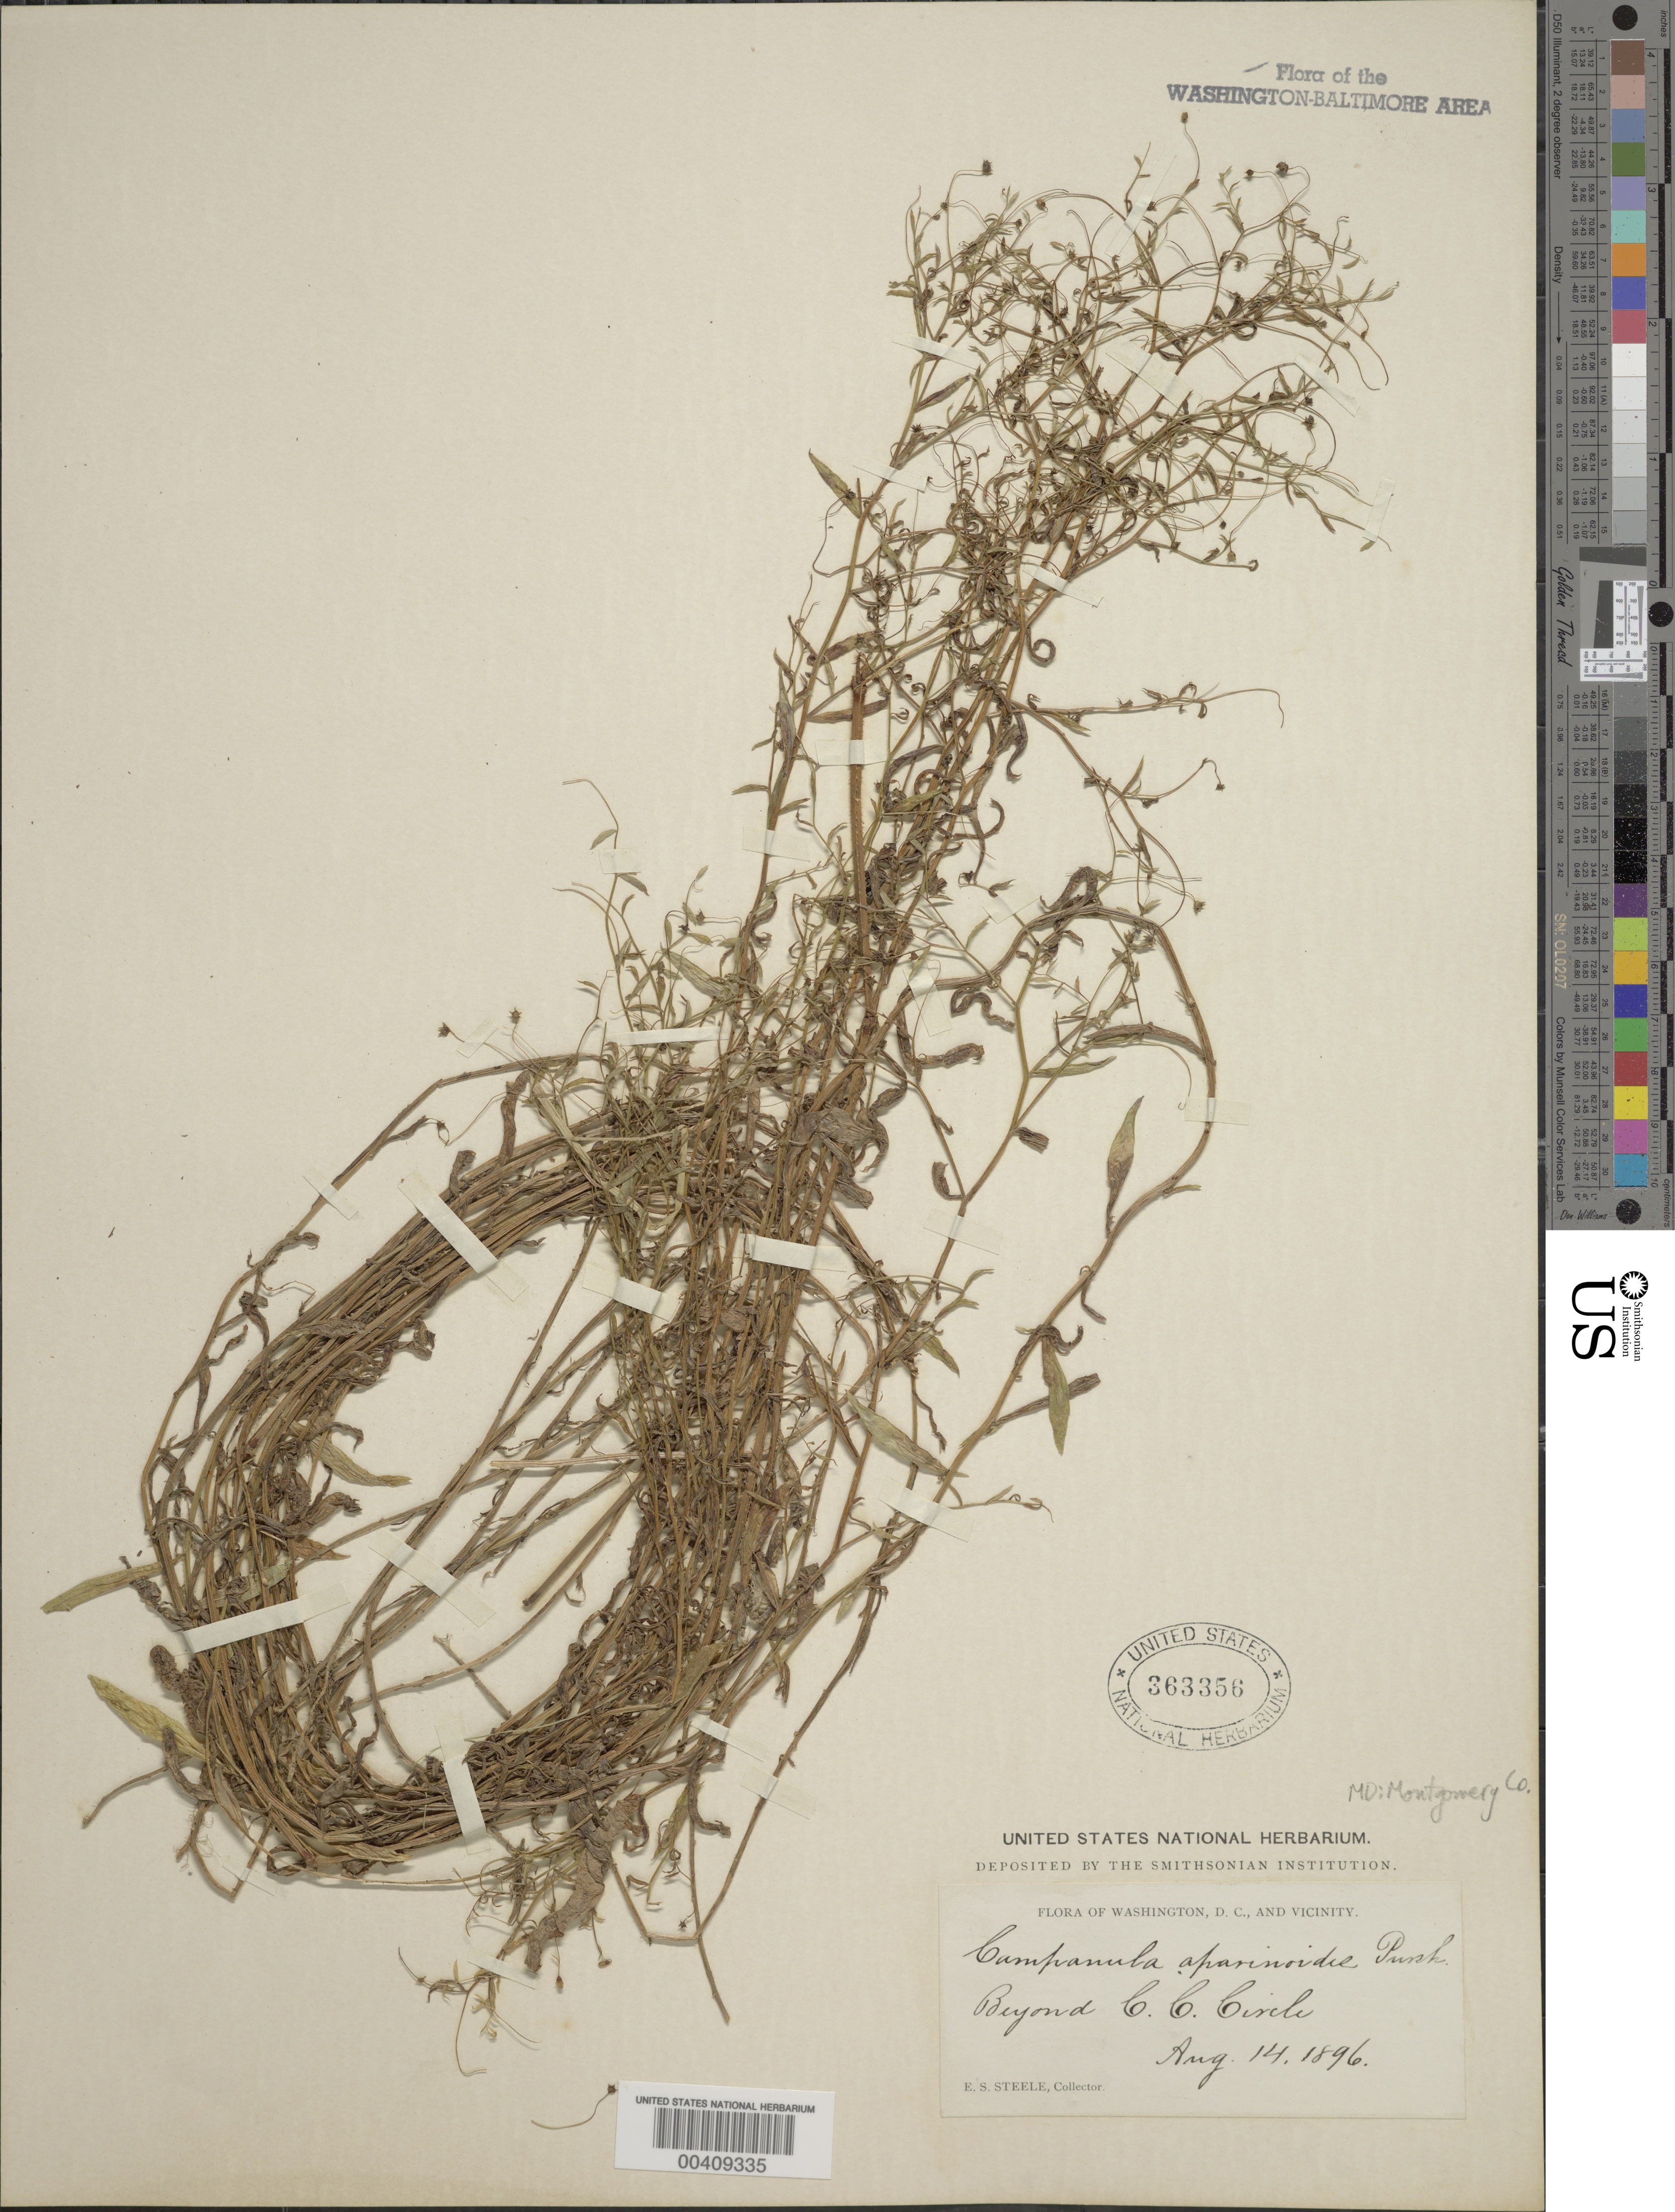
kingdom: Plantae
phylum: Tracheophyta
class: Magnoliopsida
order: Asterales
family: Campanulaceae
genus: Campanula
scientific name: Campanula aparinoides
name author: Pursh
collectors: E. Steele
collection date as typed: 14 Aug 1896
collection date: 1896-08-14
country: United States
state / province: Maryland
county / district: Montgomery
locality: Beyond Chevy Chase Circle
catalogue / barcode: US 363356